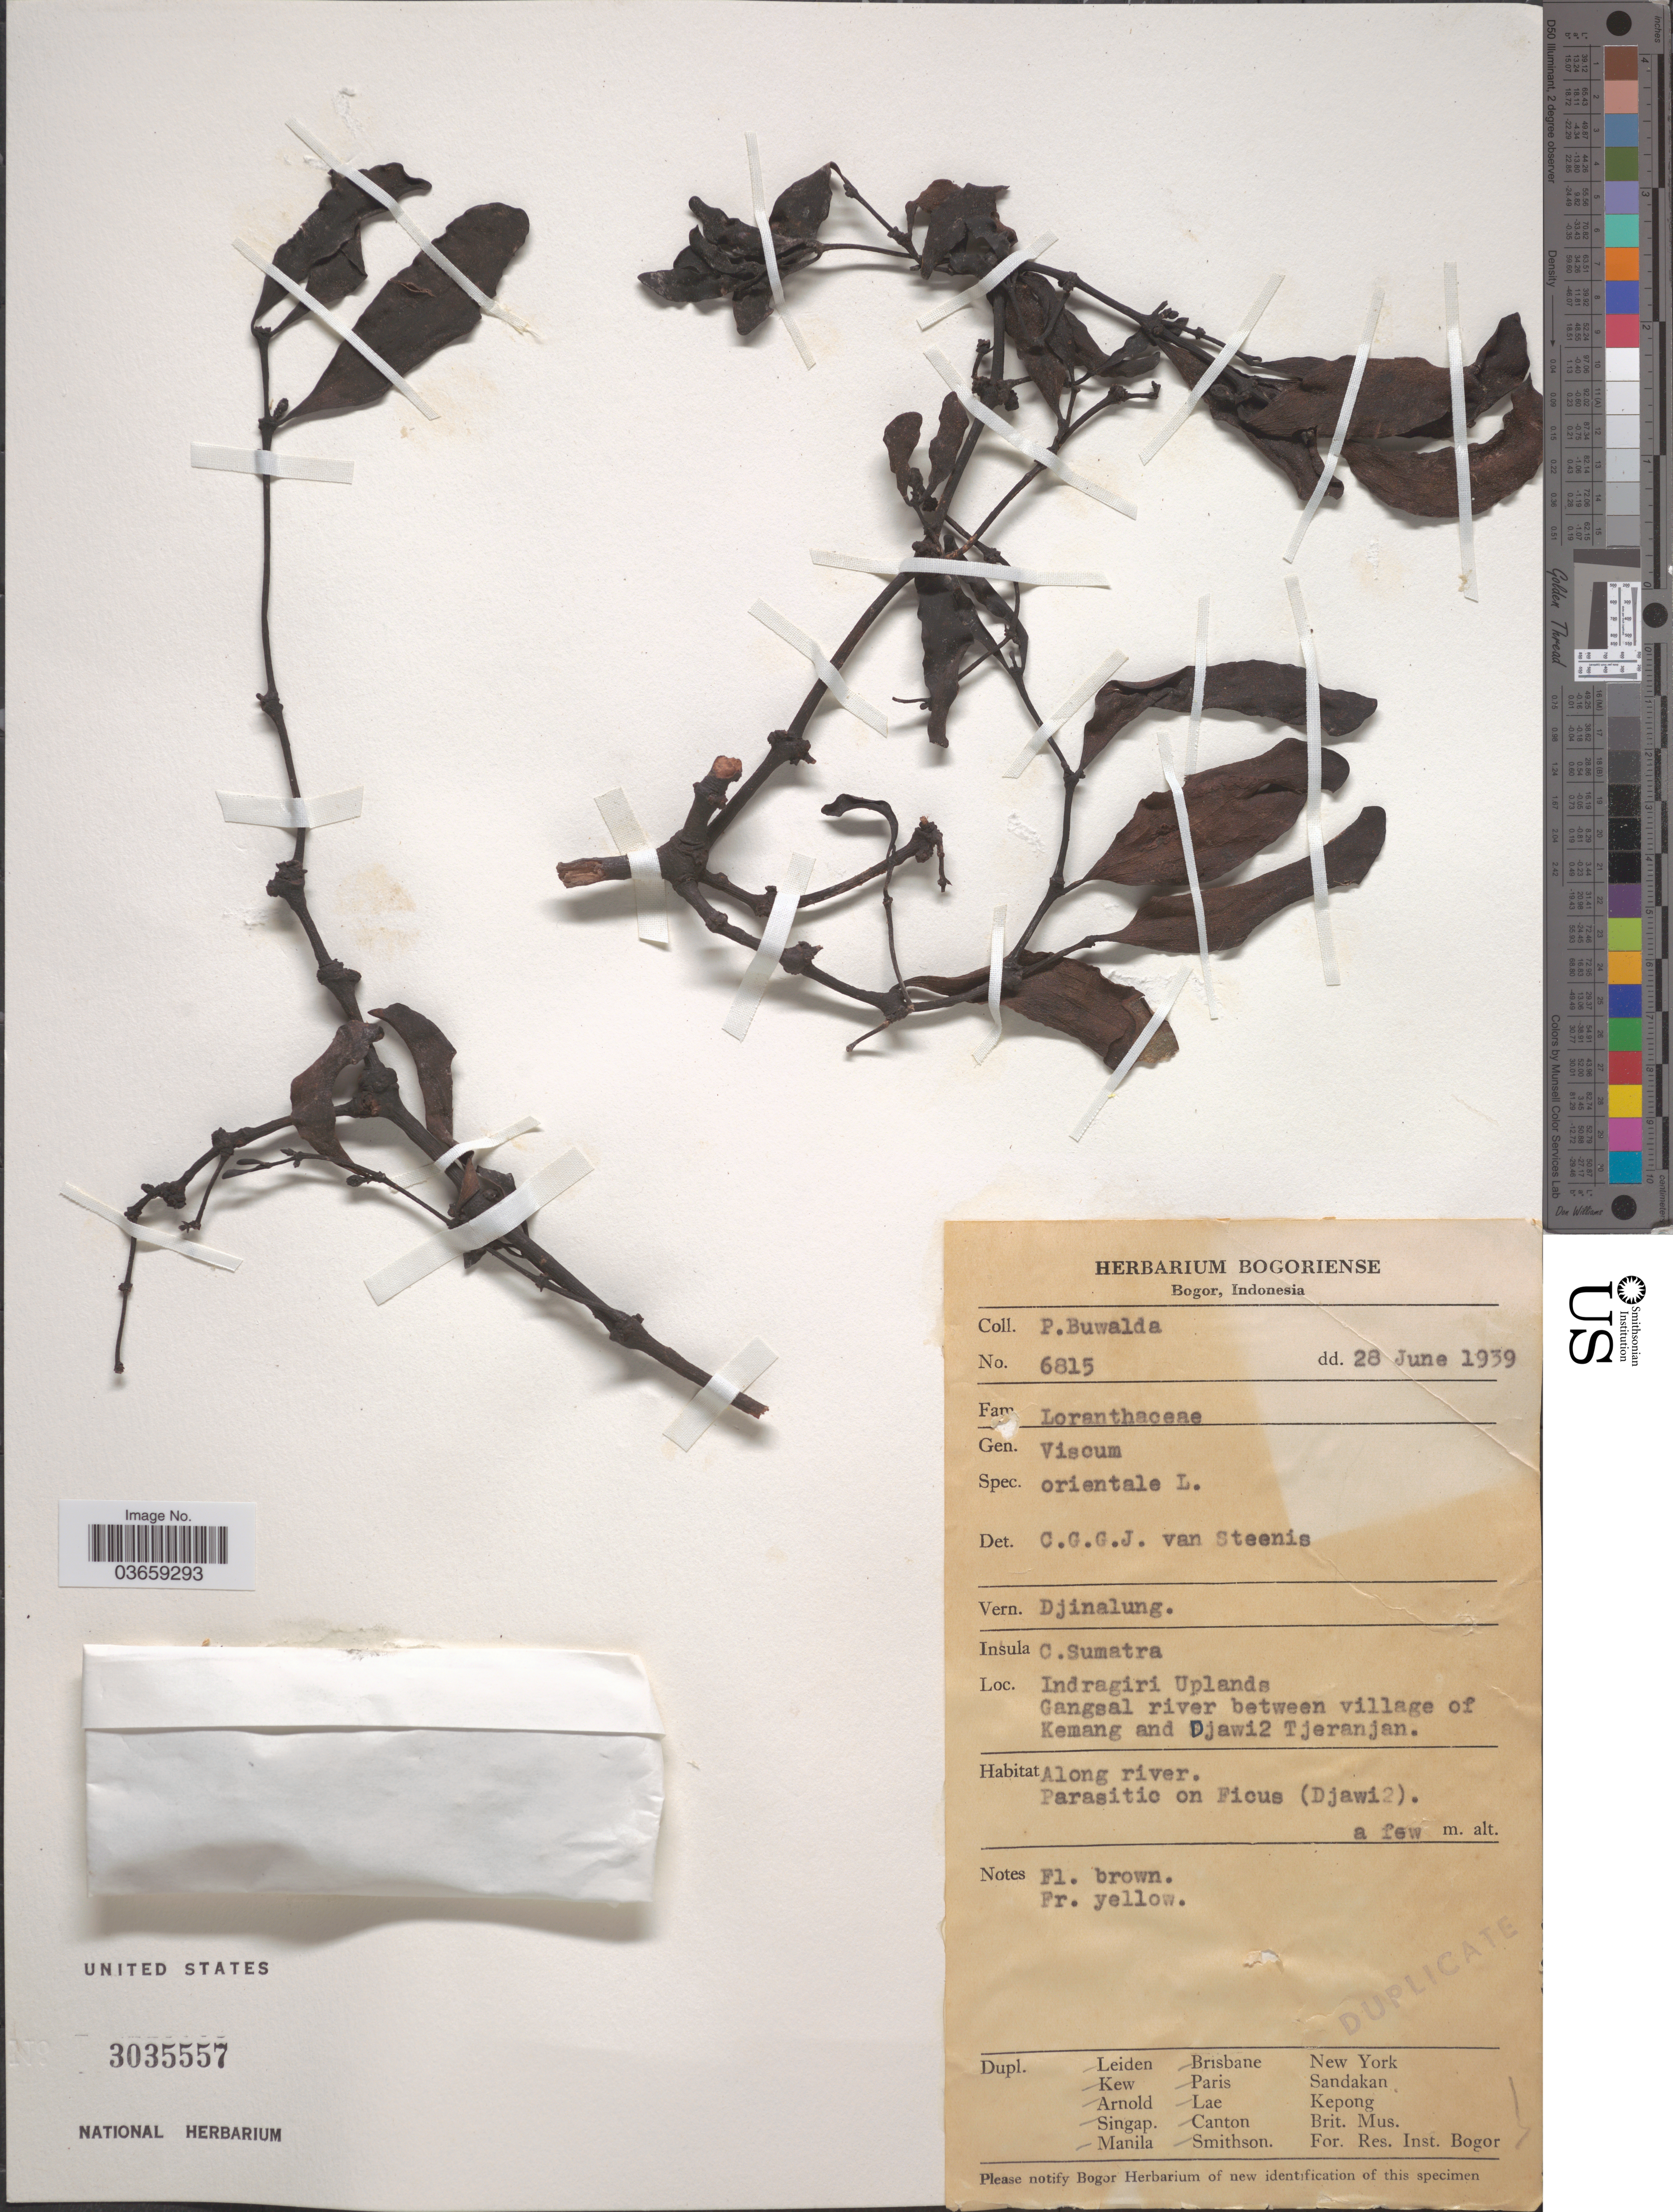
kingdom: Plantae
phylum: Tracheophyta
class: Magnoliopsida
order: Santalales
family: Viscaceae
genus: Viscum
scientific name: Viscum orientale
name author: DC.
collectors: P. Buwalda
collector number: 6815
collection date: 1939-06-28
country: Indonesia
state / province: Sumatra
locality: Insula C. Sumatra. Indragiri Uplands Gangsal river between village of Kemang and Djawi2 Tjeranjan. Along river.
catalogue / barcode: US 3035557